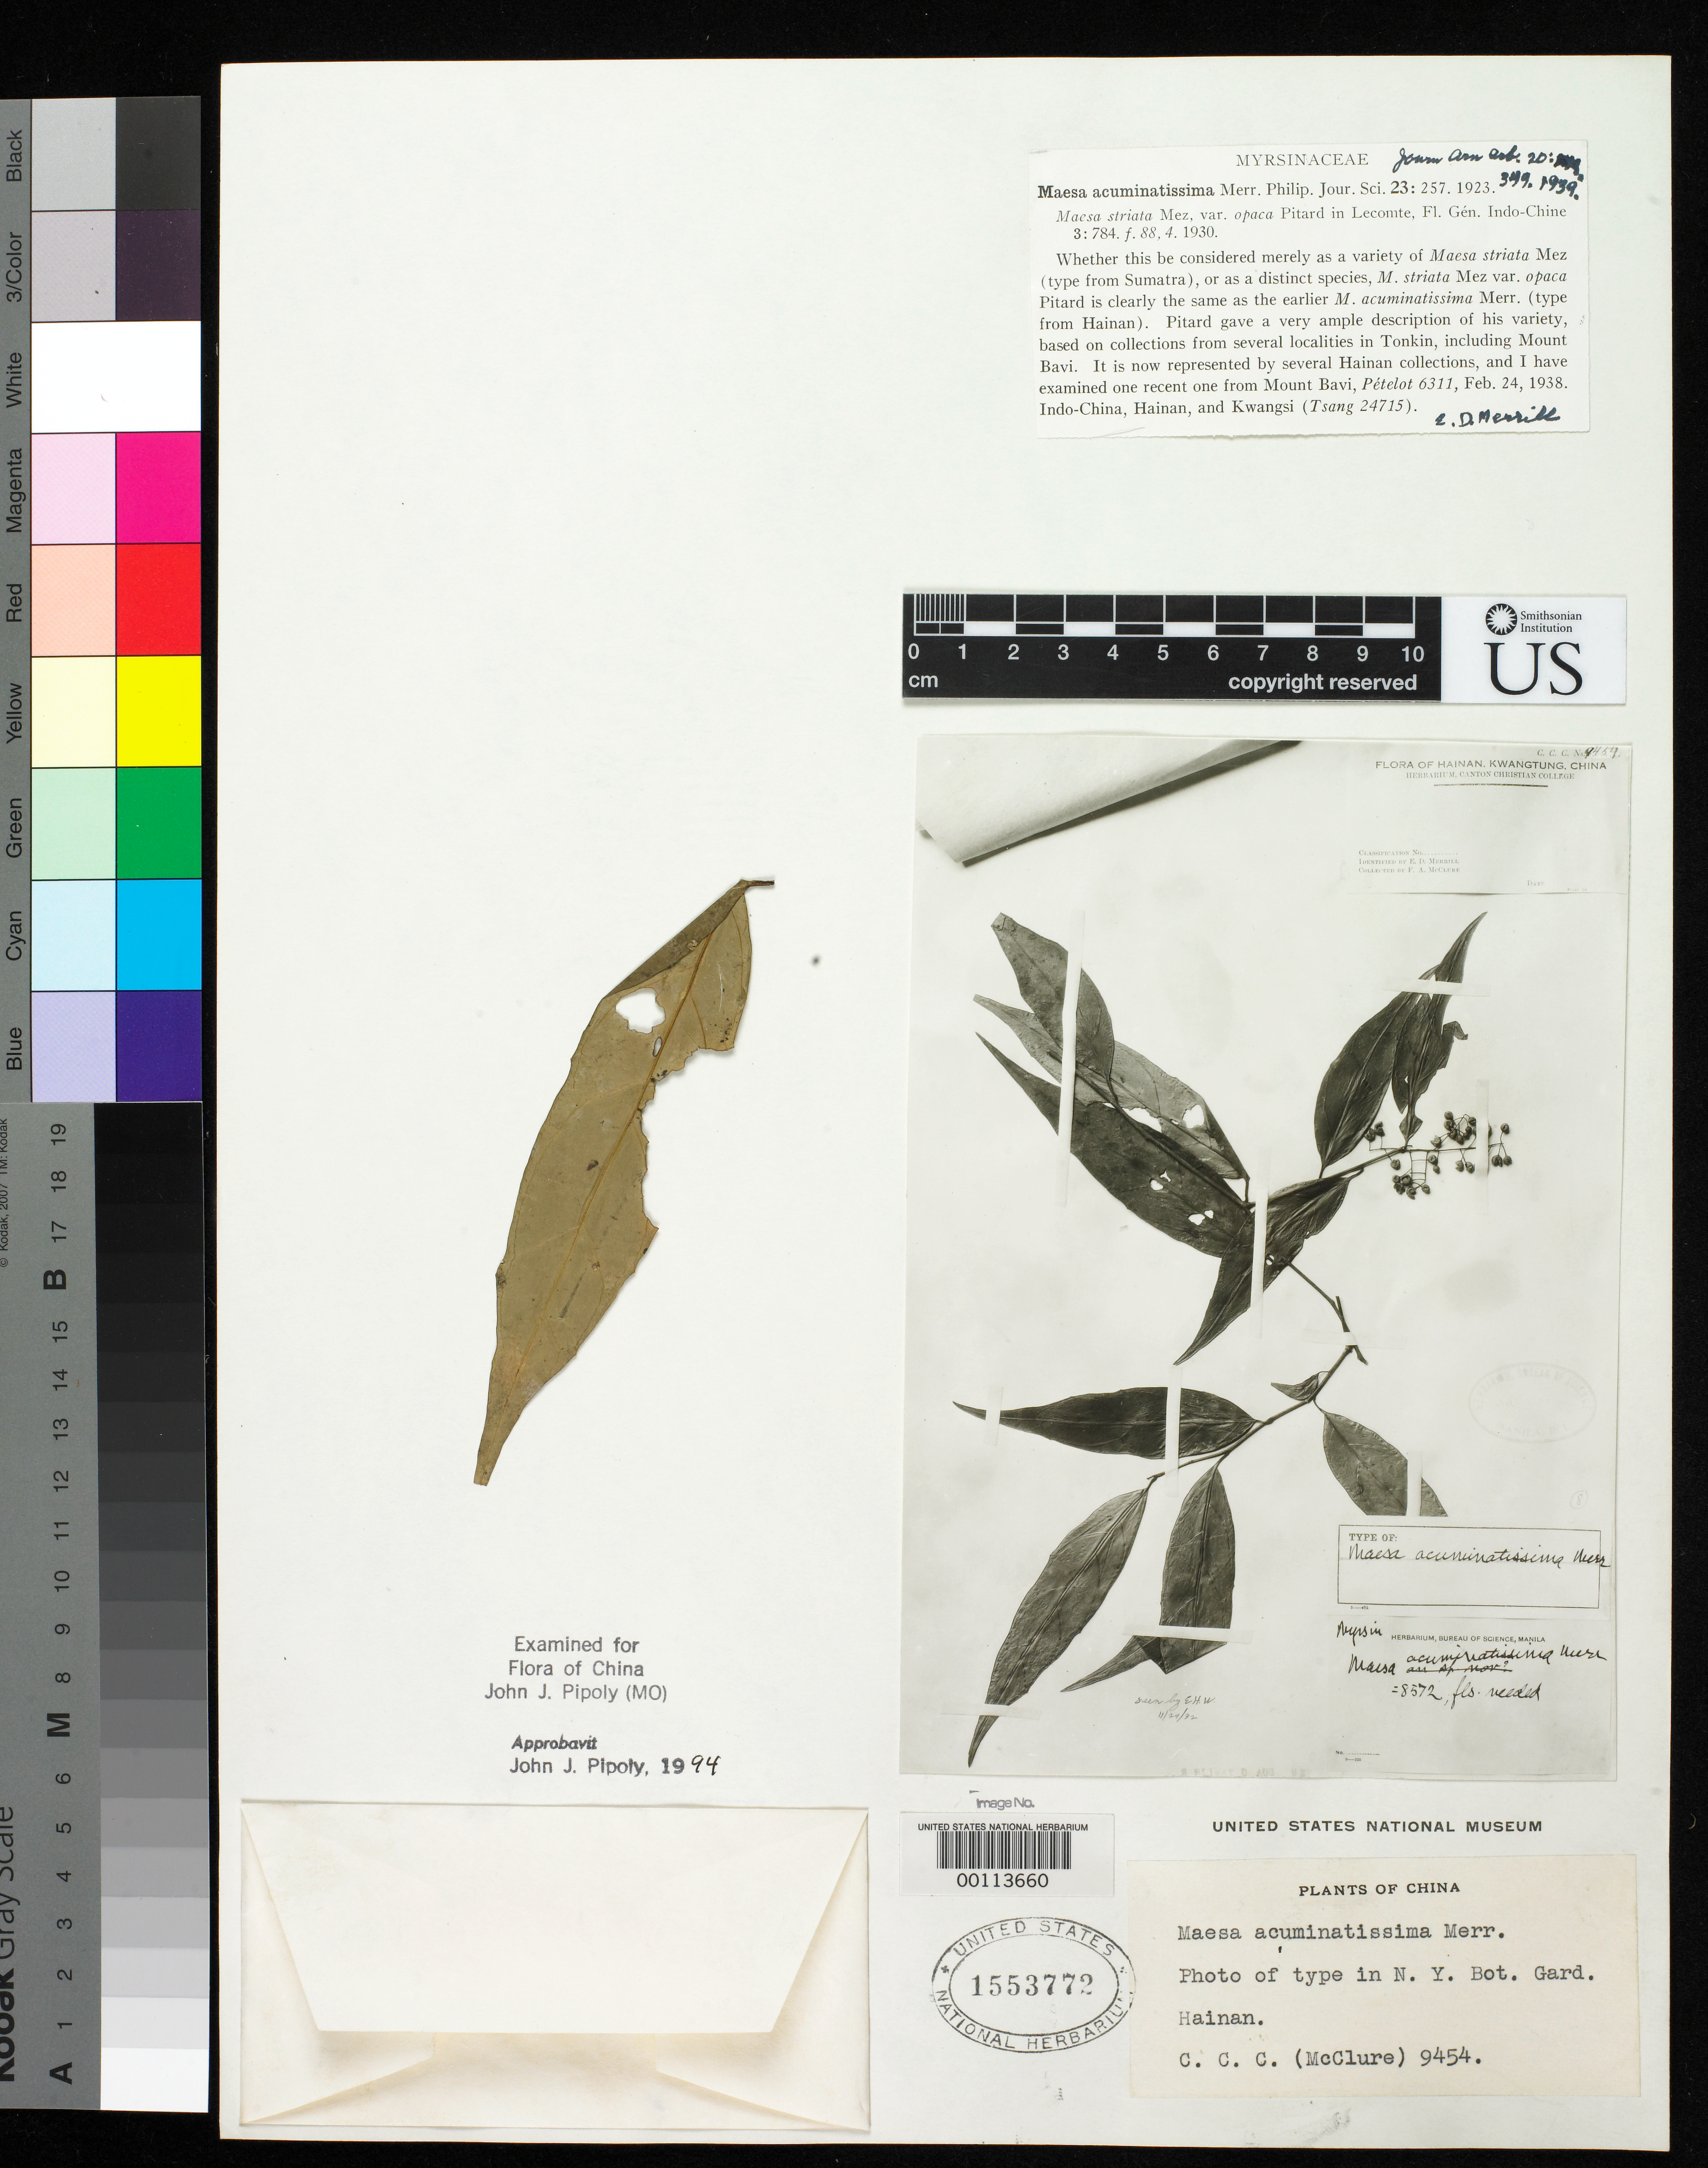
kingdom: Plantae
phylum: Tracheophyta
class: Magnoliopsida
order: Ericales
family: Primulaceae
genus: Maesa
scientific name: Maesa acuminatissima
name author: Merr.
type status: Type Fragment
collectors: F. A. McClure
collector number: C.C.C. 9454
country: China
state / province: Hainan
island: Hainan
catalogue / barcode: US 1553772